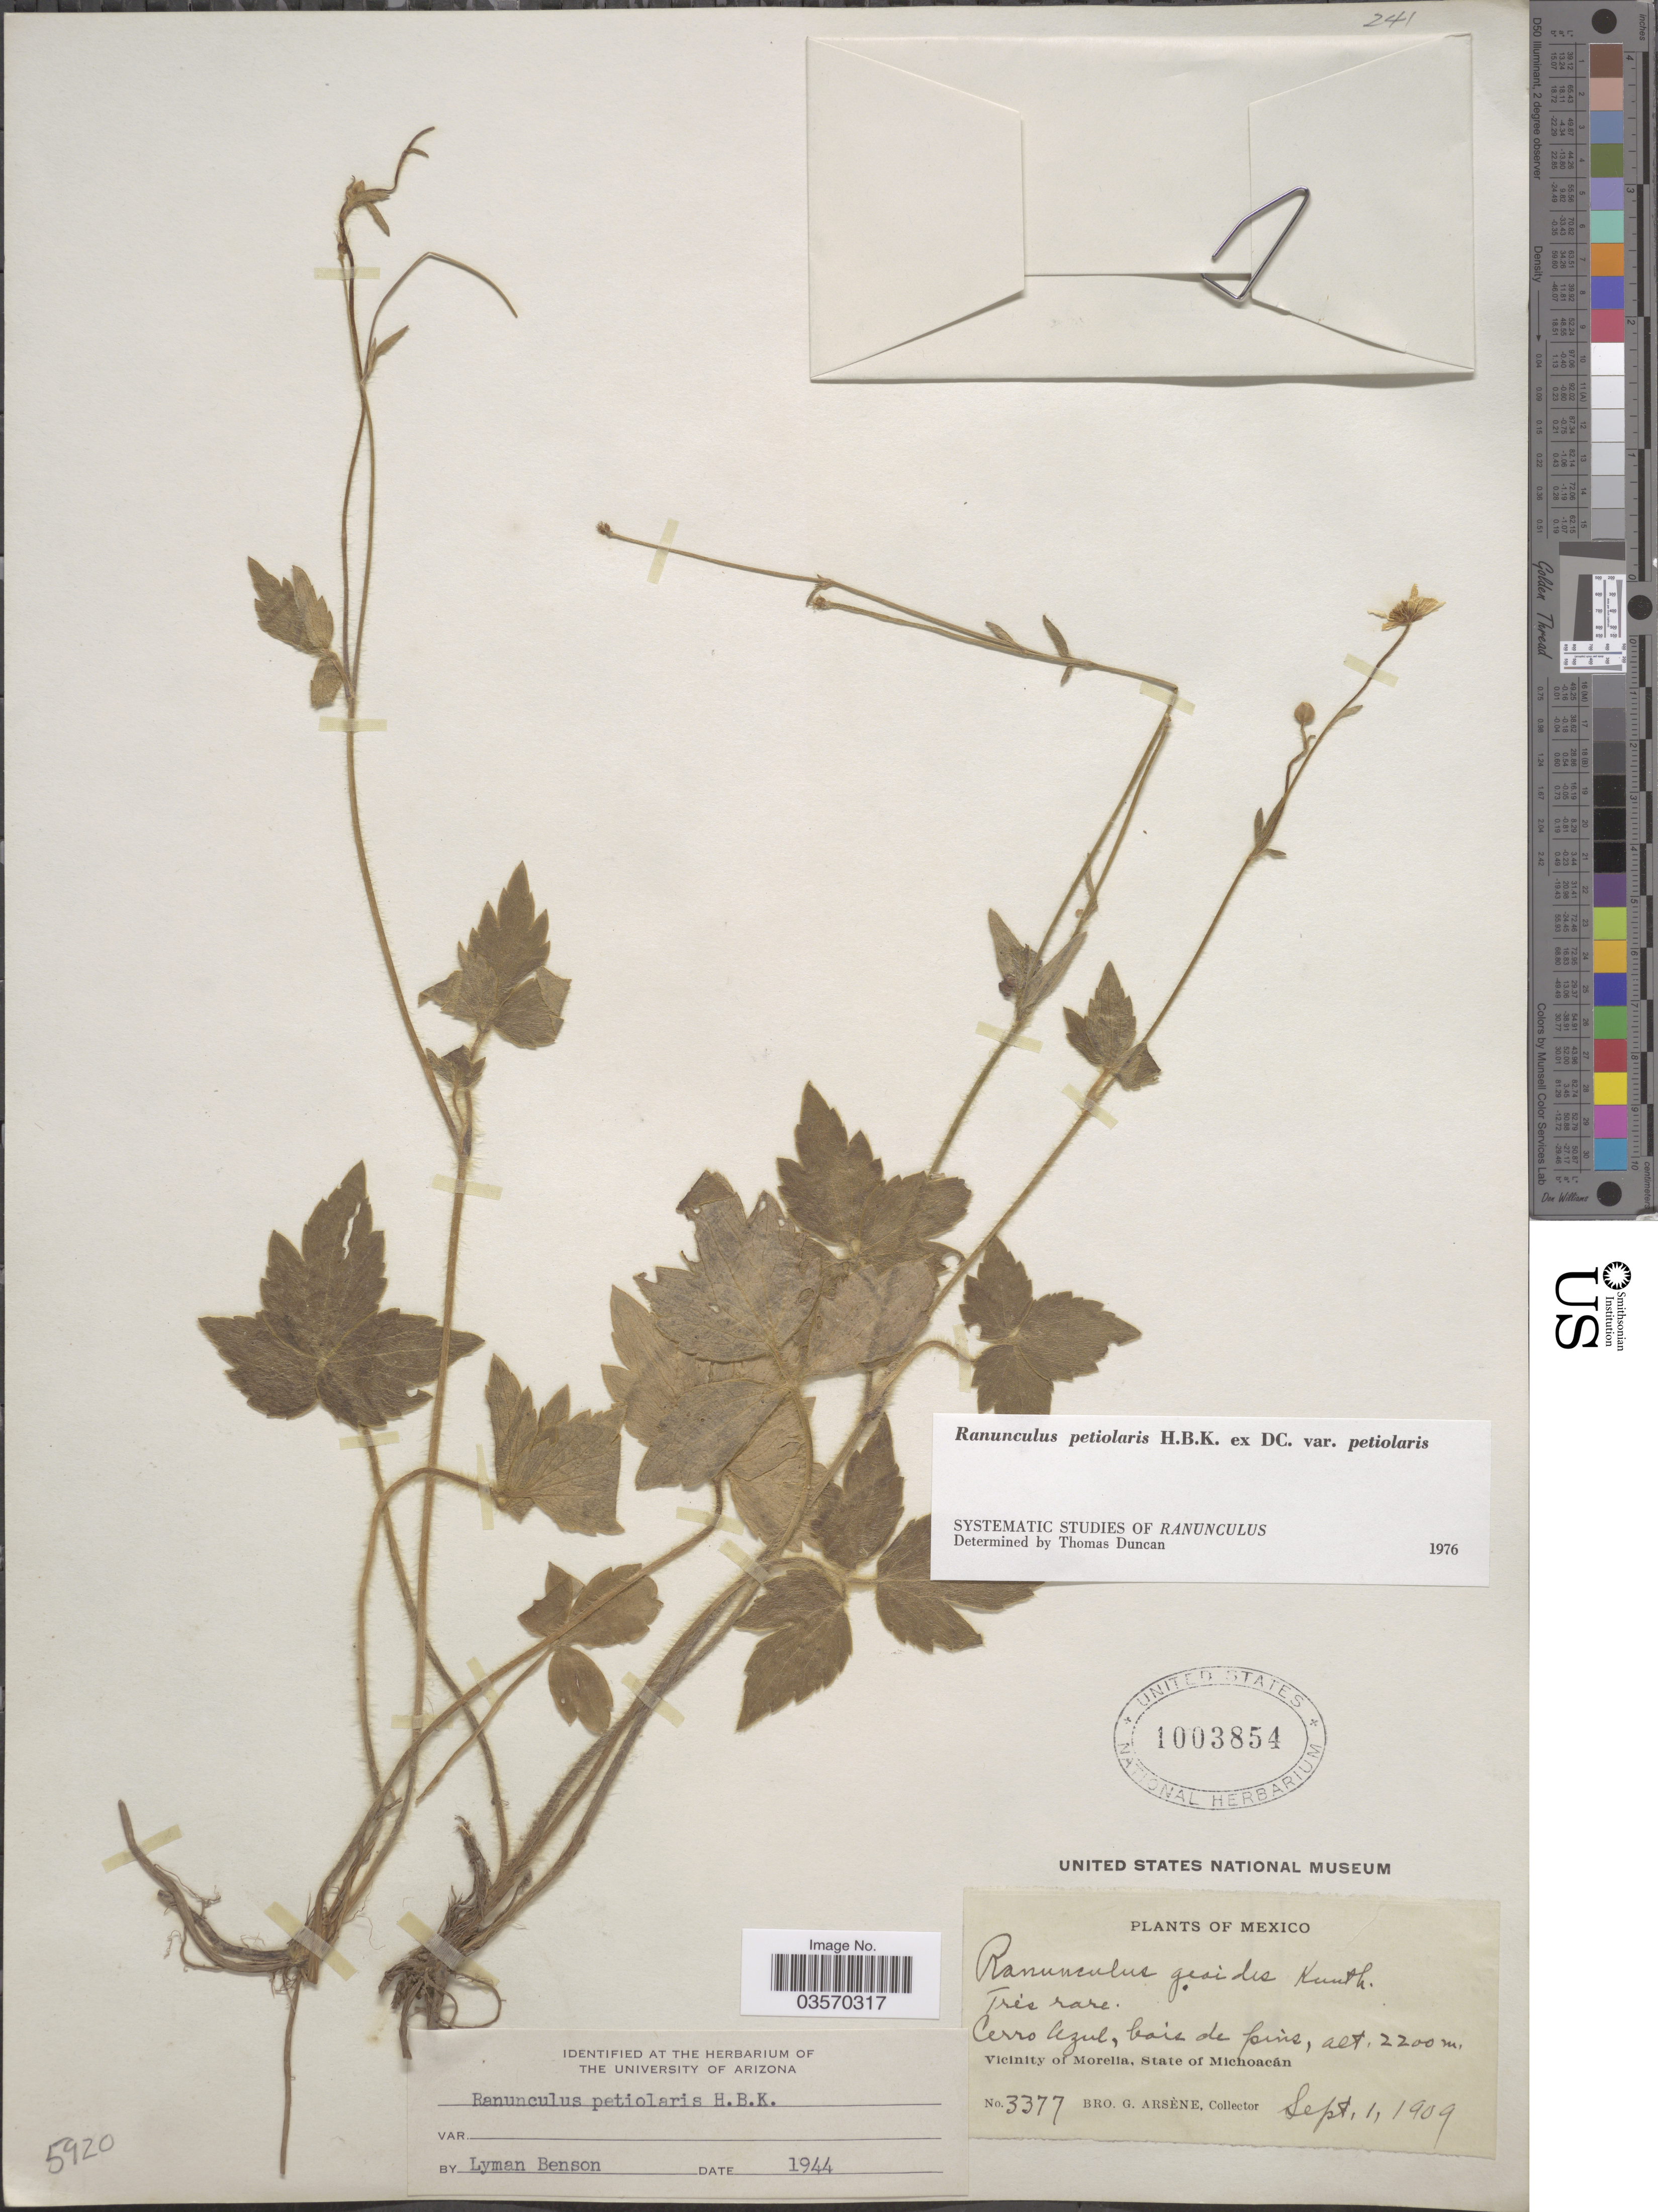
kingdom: Plantae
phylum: Tracheophyta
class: Magnoliopsida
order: Ranunculales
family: Ranunculaceae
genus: Ranunculus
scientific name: Ranunculus petiolaris var. petiolaris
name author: Kunth ex DC.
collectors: Bro. G. Arsène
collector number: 3377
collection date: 1909-09-01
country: Mexico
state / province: Michoacán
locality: Cerro Azul, bois de pins. Vicinity of Morelia.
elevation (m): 2200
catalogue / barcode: US 1003854